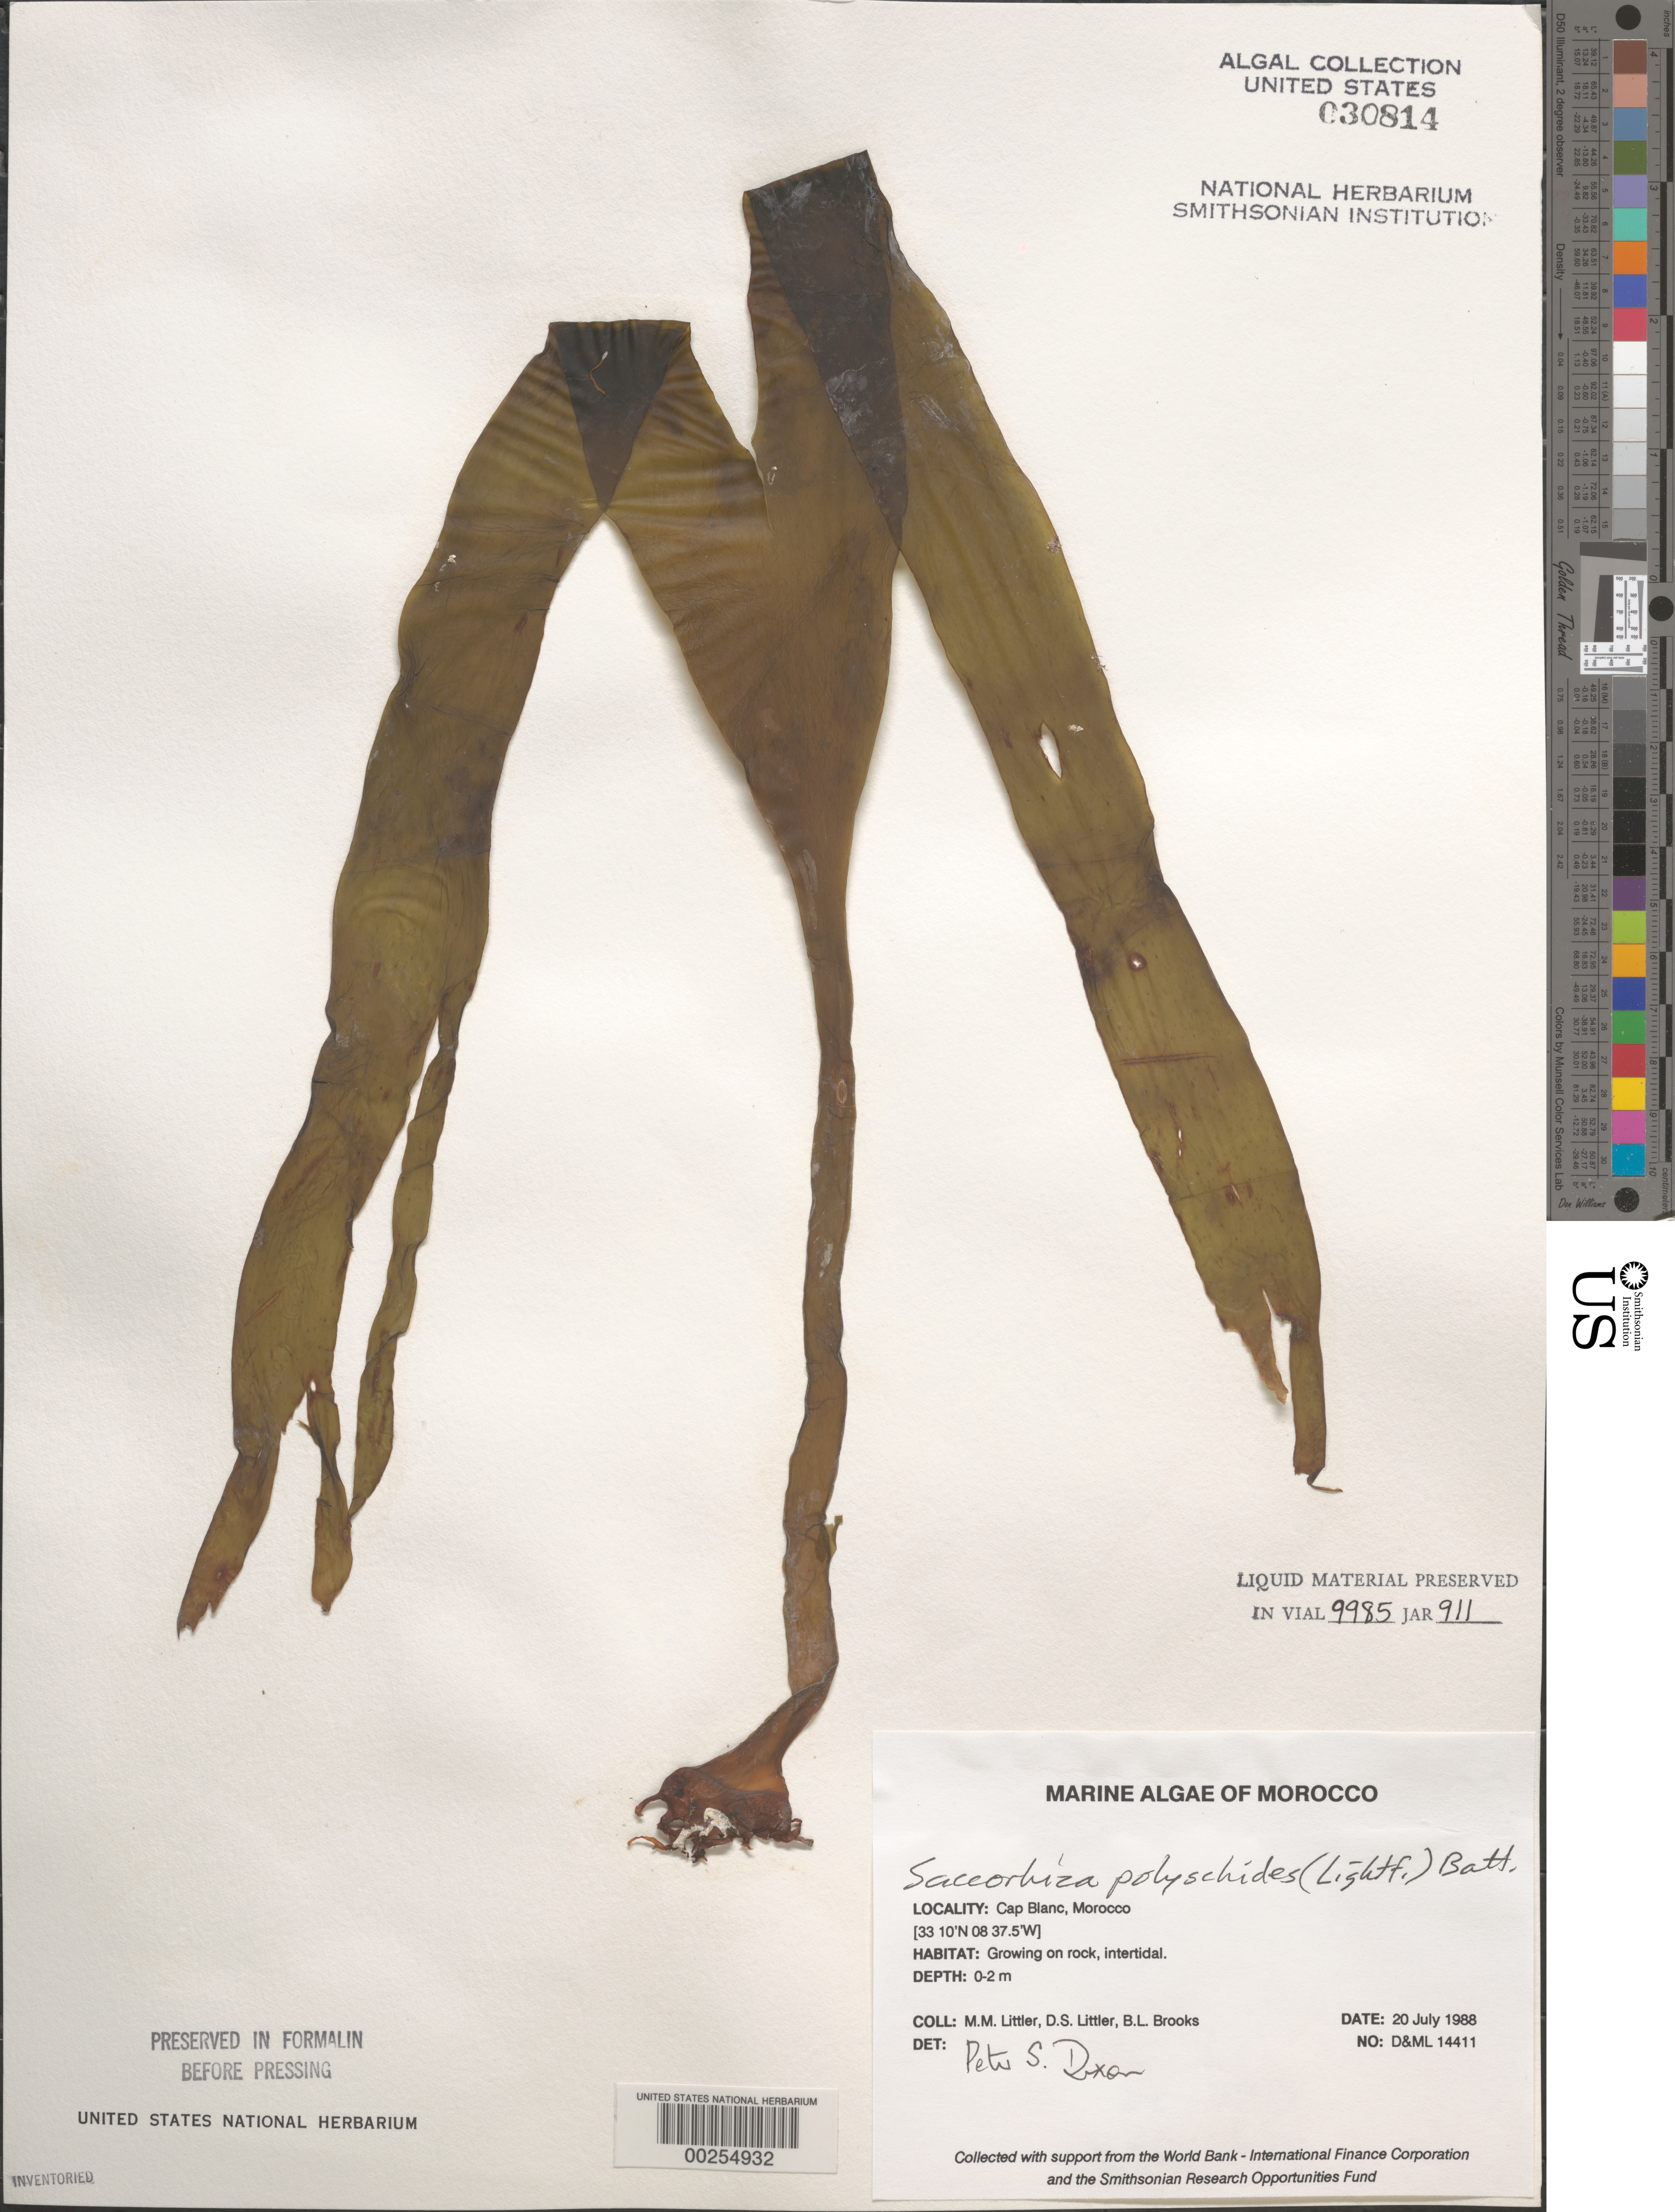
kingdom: Chromista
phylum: Foraminifera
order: Astrorhizida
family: Hyperamminidae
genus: Saccorhiza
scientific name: Saccorhiza polyschides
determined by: Dixon, P. S.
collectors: M. M. Littler, D. S. Littler & B. Brooks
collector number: D&ML 14411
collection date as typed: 20 Jul 1988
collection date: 1988-07-20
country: Morocco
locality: Cap Blanc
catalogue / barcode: US 30814